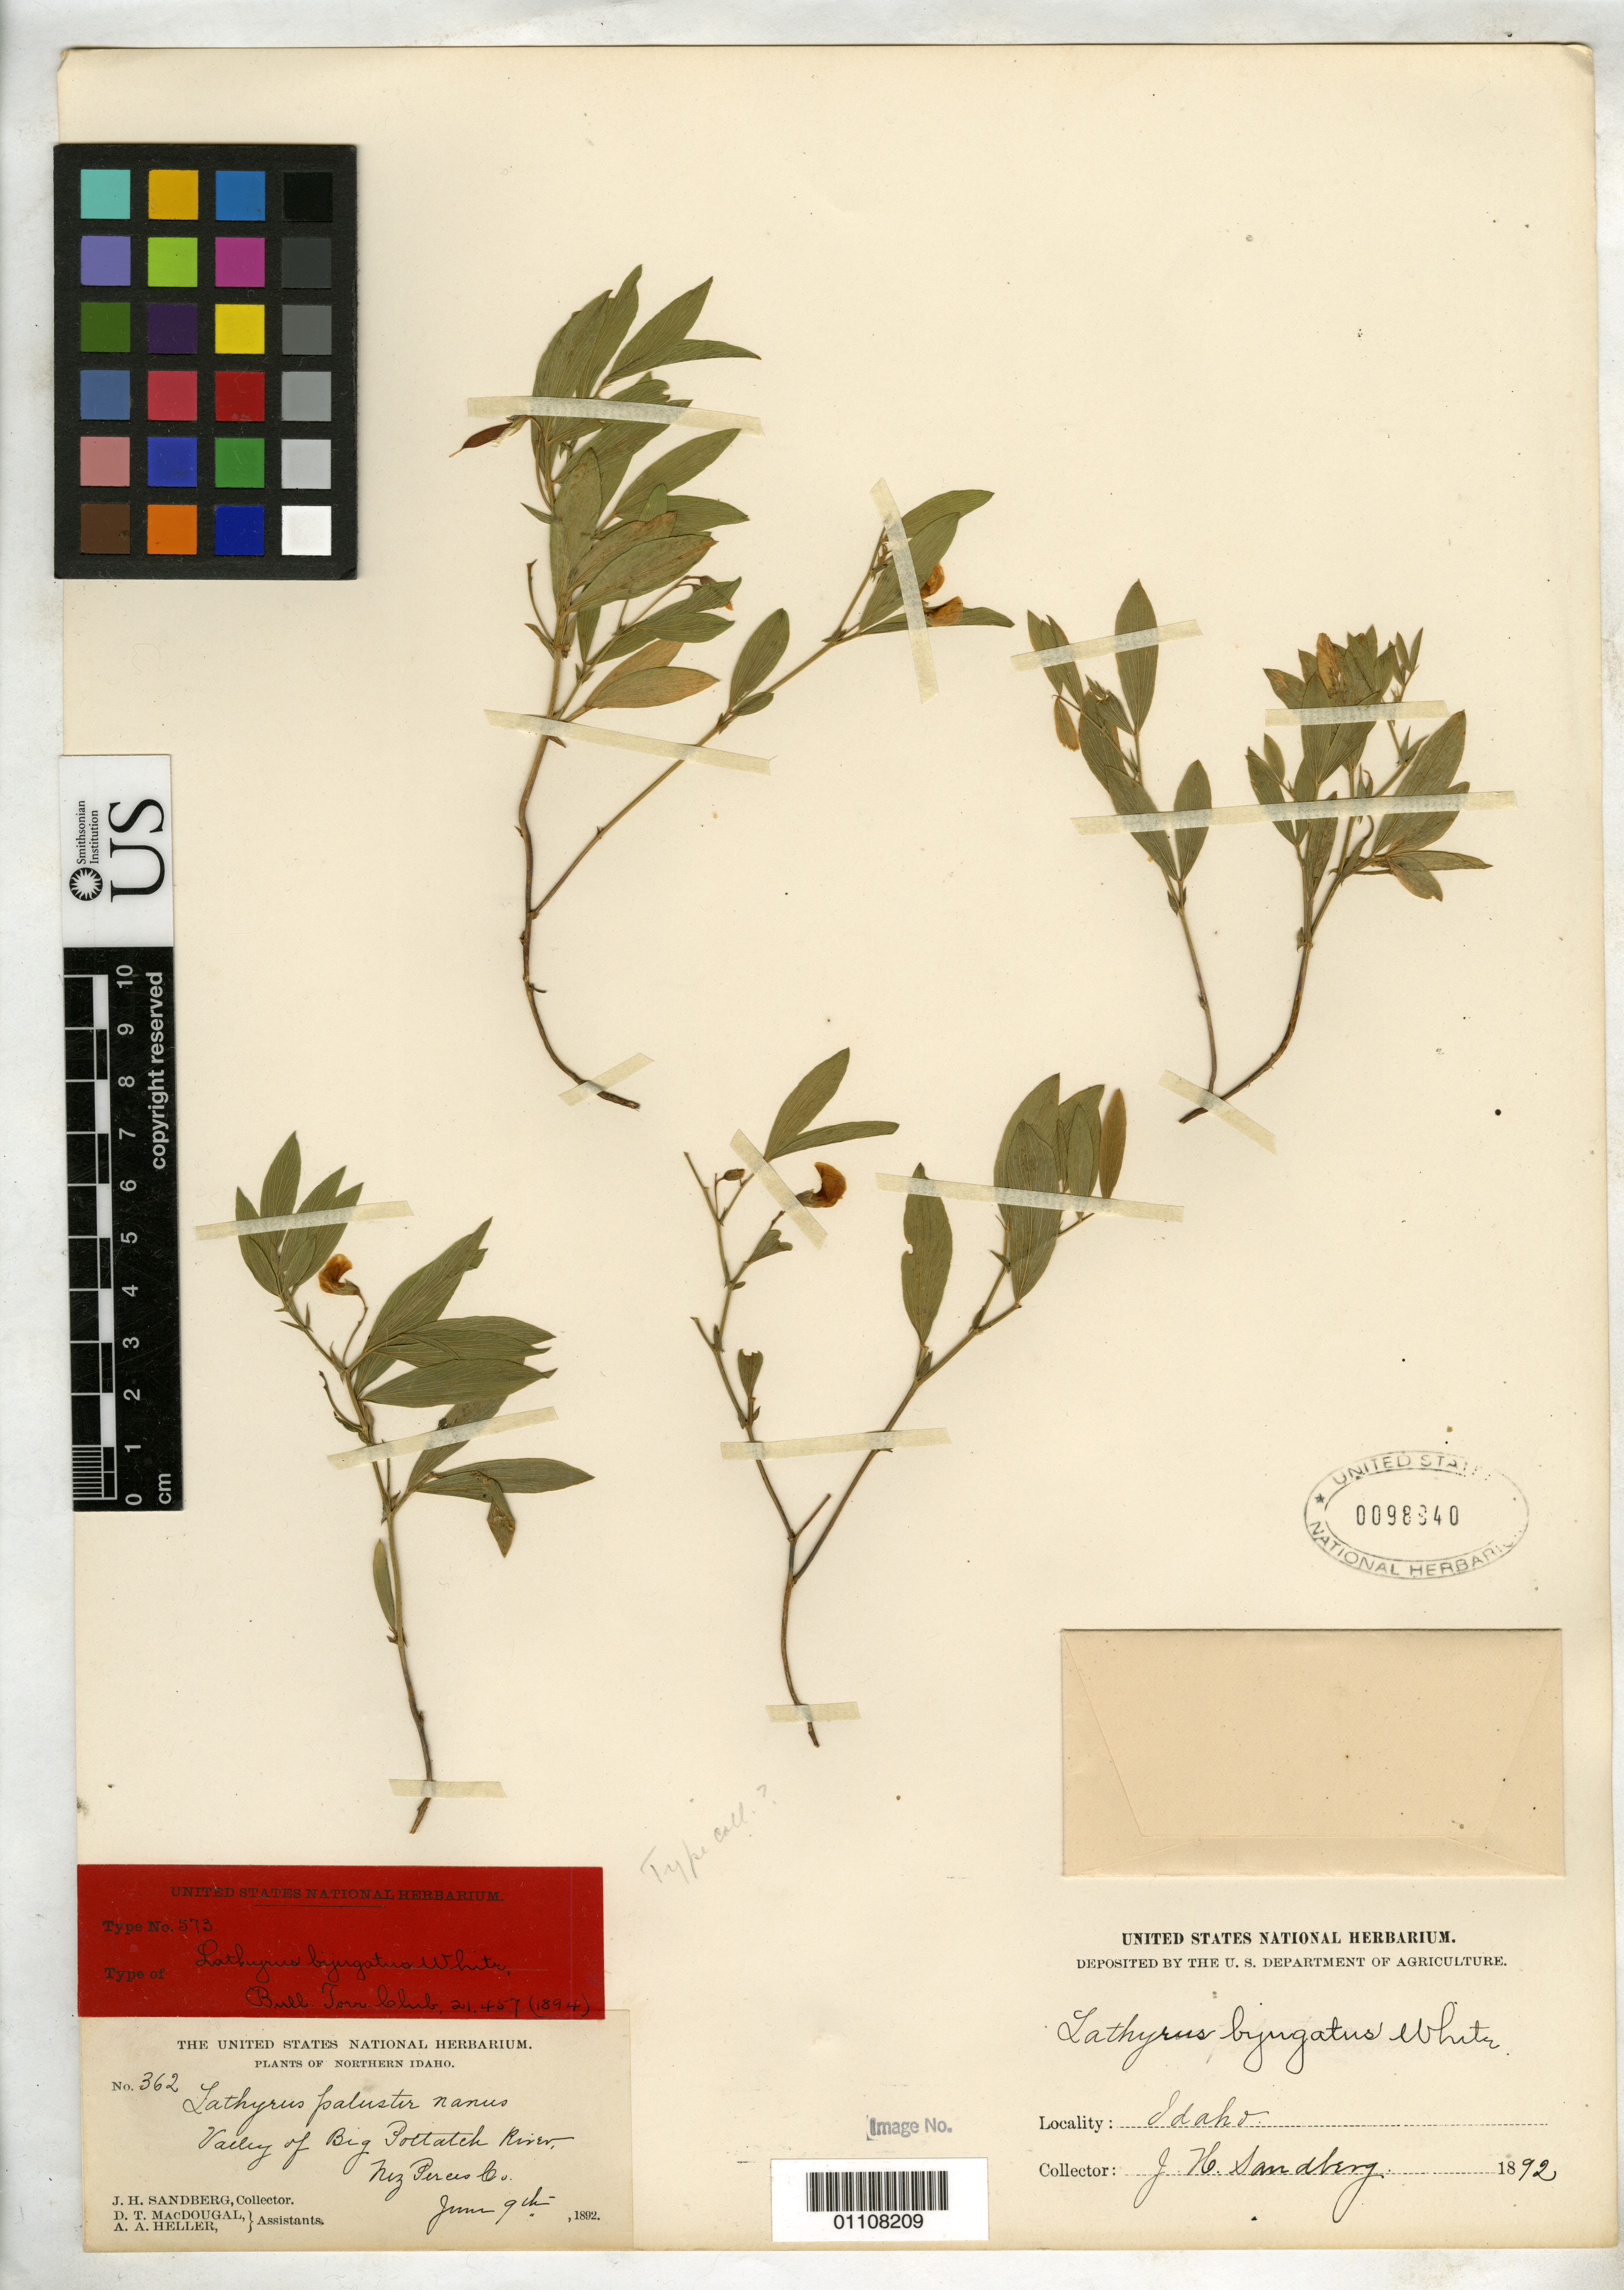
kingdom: Plantae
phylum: Tracheophyta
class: Magnoliopsida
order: Fabales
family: Fabaceae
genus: Lathyrus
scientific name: Lathyrus bijugatus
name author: T.G. White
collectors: J. H. Sandberg, D. T. MacDougal & A. A. Heller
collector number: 362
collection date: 1892-06-09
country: United States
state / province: Idaho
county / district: Nez Perce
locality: Valley of Big Potlatch River, Nez Perces Co.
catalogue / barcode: US 98940